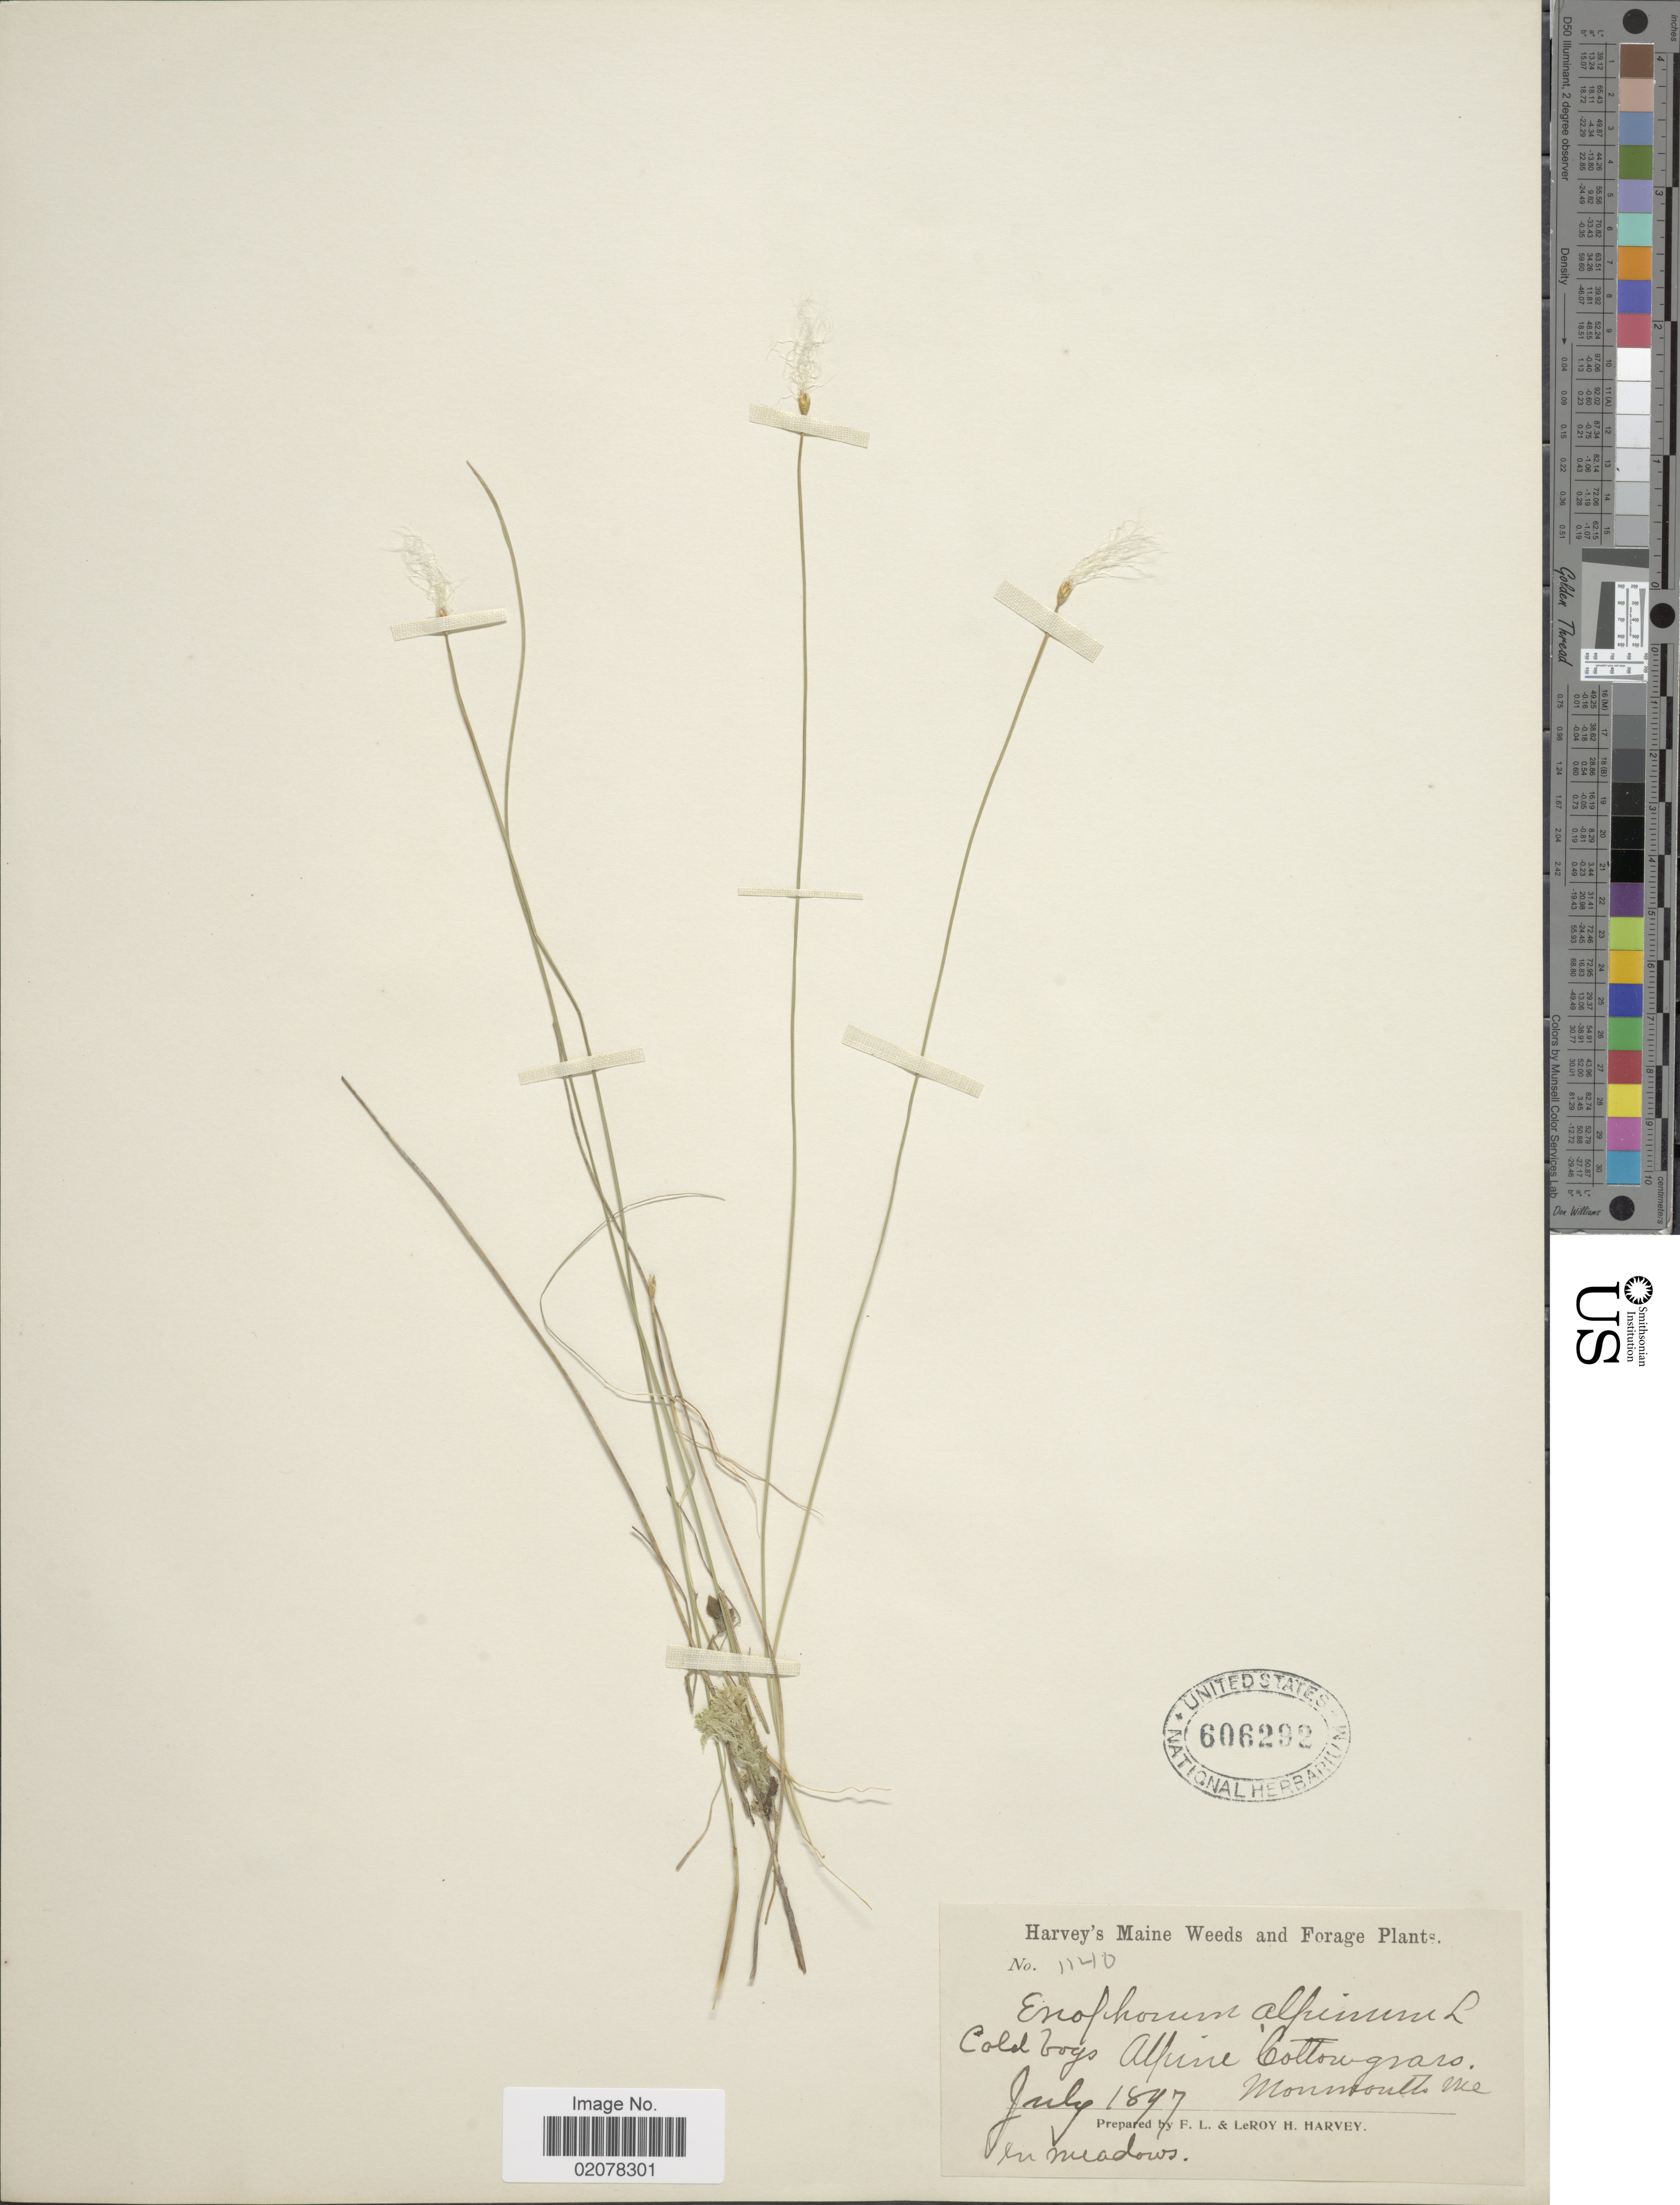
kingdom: Plantae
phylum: Tracheophyta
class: Liliopsida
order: Poales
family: Cyperaceae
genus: Trichophorum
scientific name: Trichophorum alpinum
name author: (L.) Pers.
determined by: Strong, M. T., (US), Smithsonian Institution - National Museum of Natural History (UNITED STATES)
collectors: F. L. Harvey & L. H. Harvey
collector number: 1140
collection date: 1897-07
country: United States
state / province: Maine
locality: Cold Bogs, Monmouth.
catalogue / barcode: US 606292